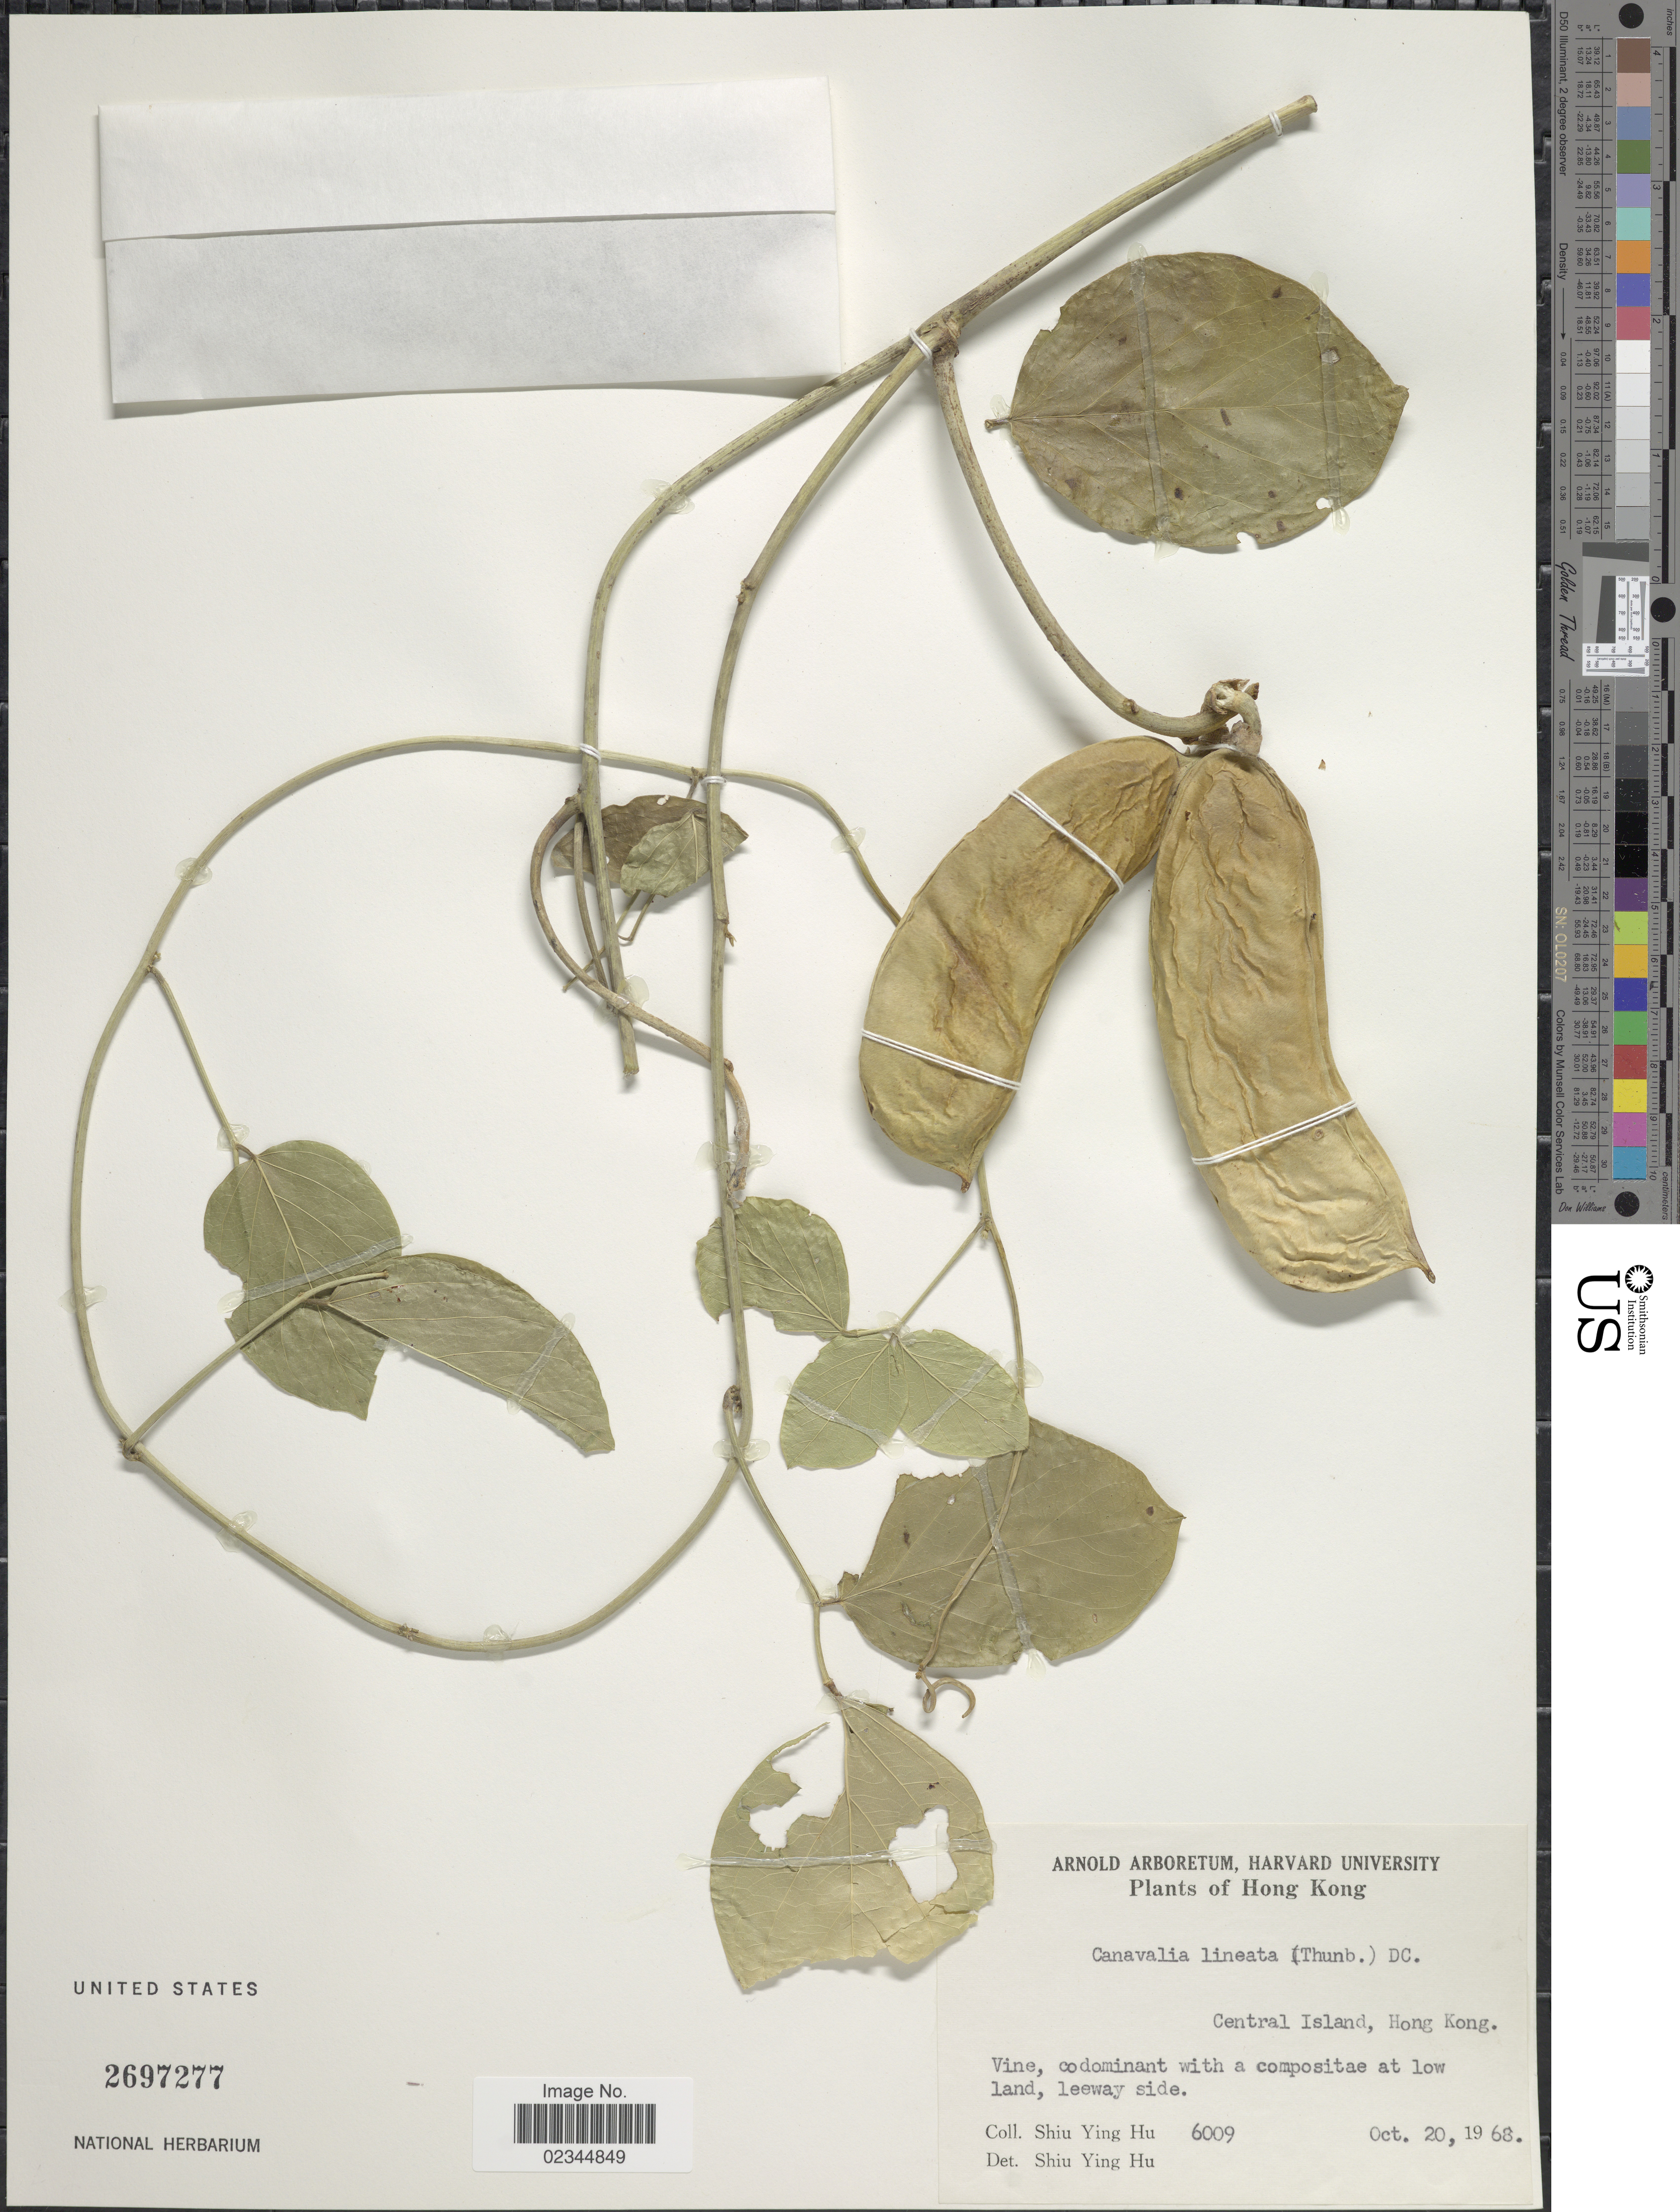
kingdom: Plantae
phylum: Tracheophyta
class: Magnoliopsida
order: Fabales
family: Fabaceae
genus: Canavalia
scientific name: Canavalia lineata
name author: (Thunb.) DC.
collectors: S. Y. Hu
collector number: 6009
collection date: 1968-10-20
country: China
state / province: Hong Kong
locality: Central Island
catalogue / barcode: US 2697277